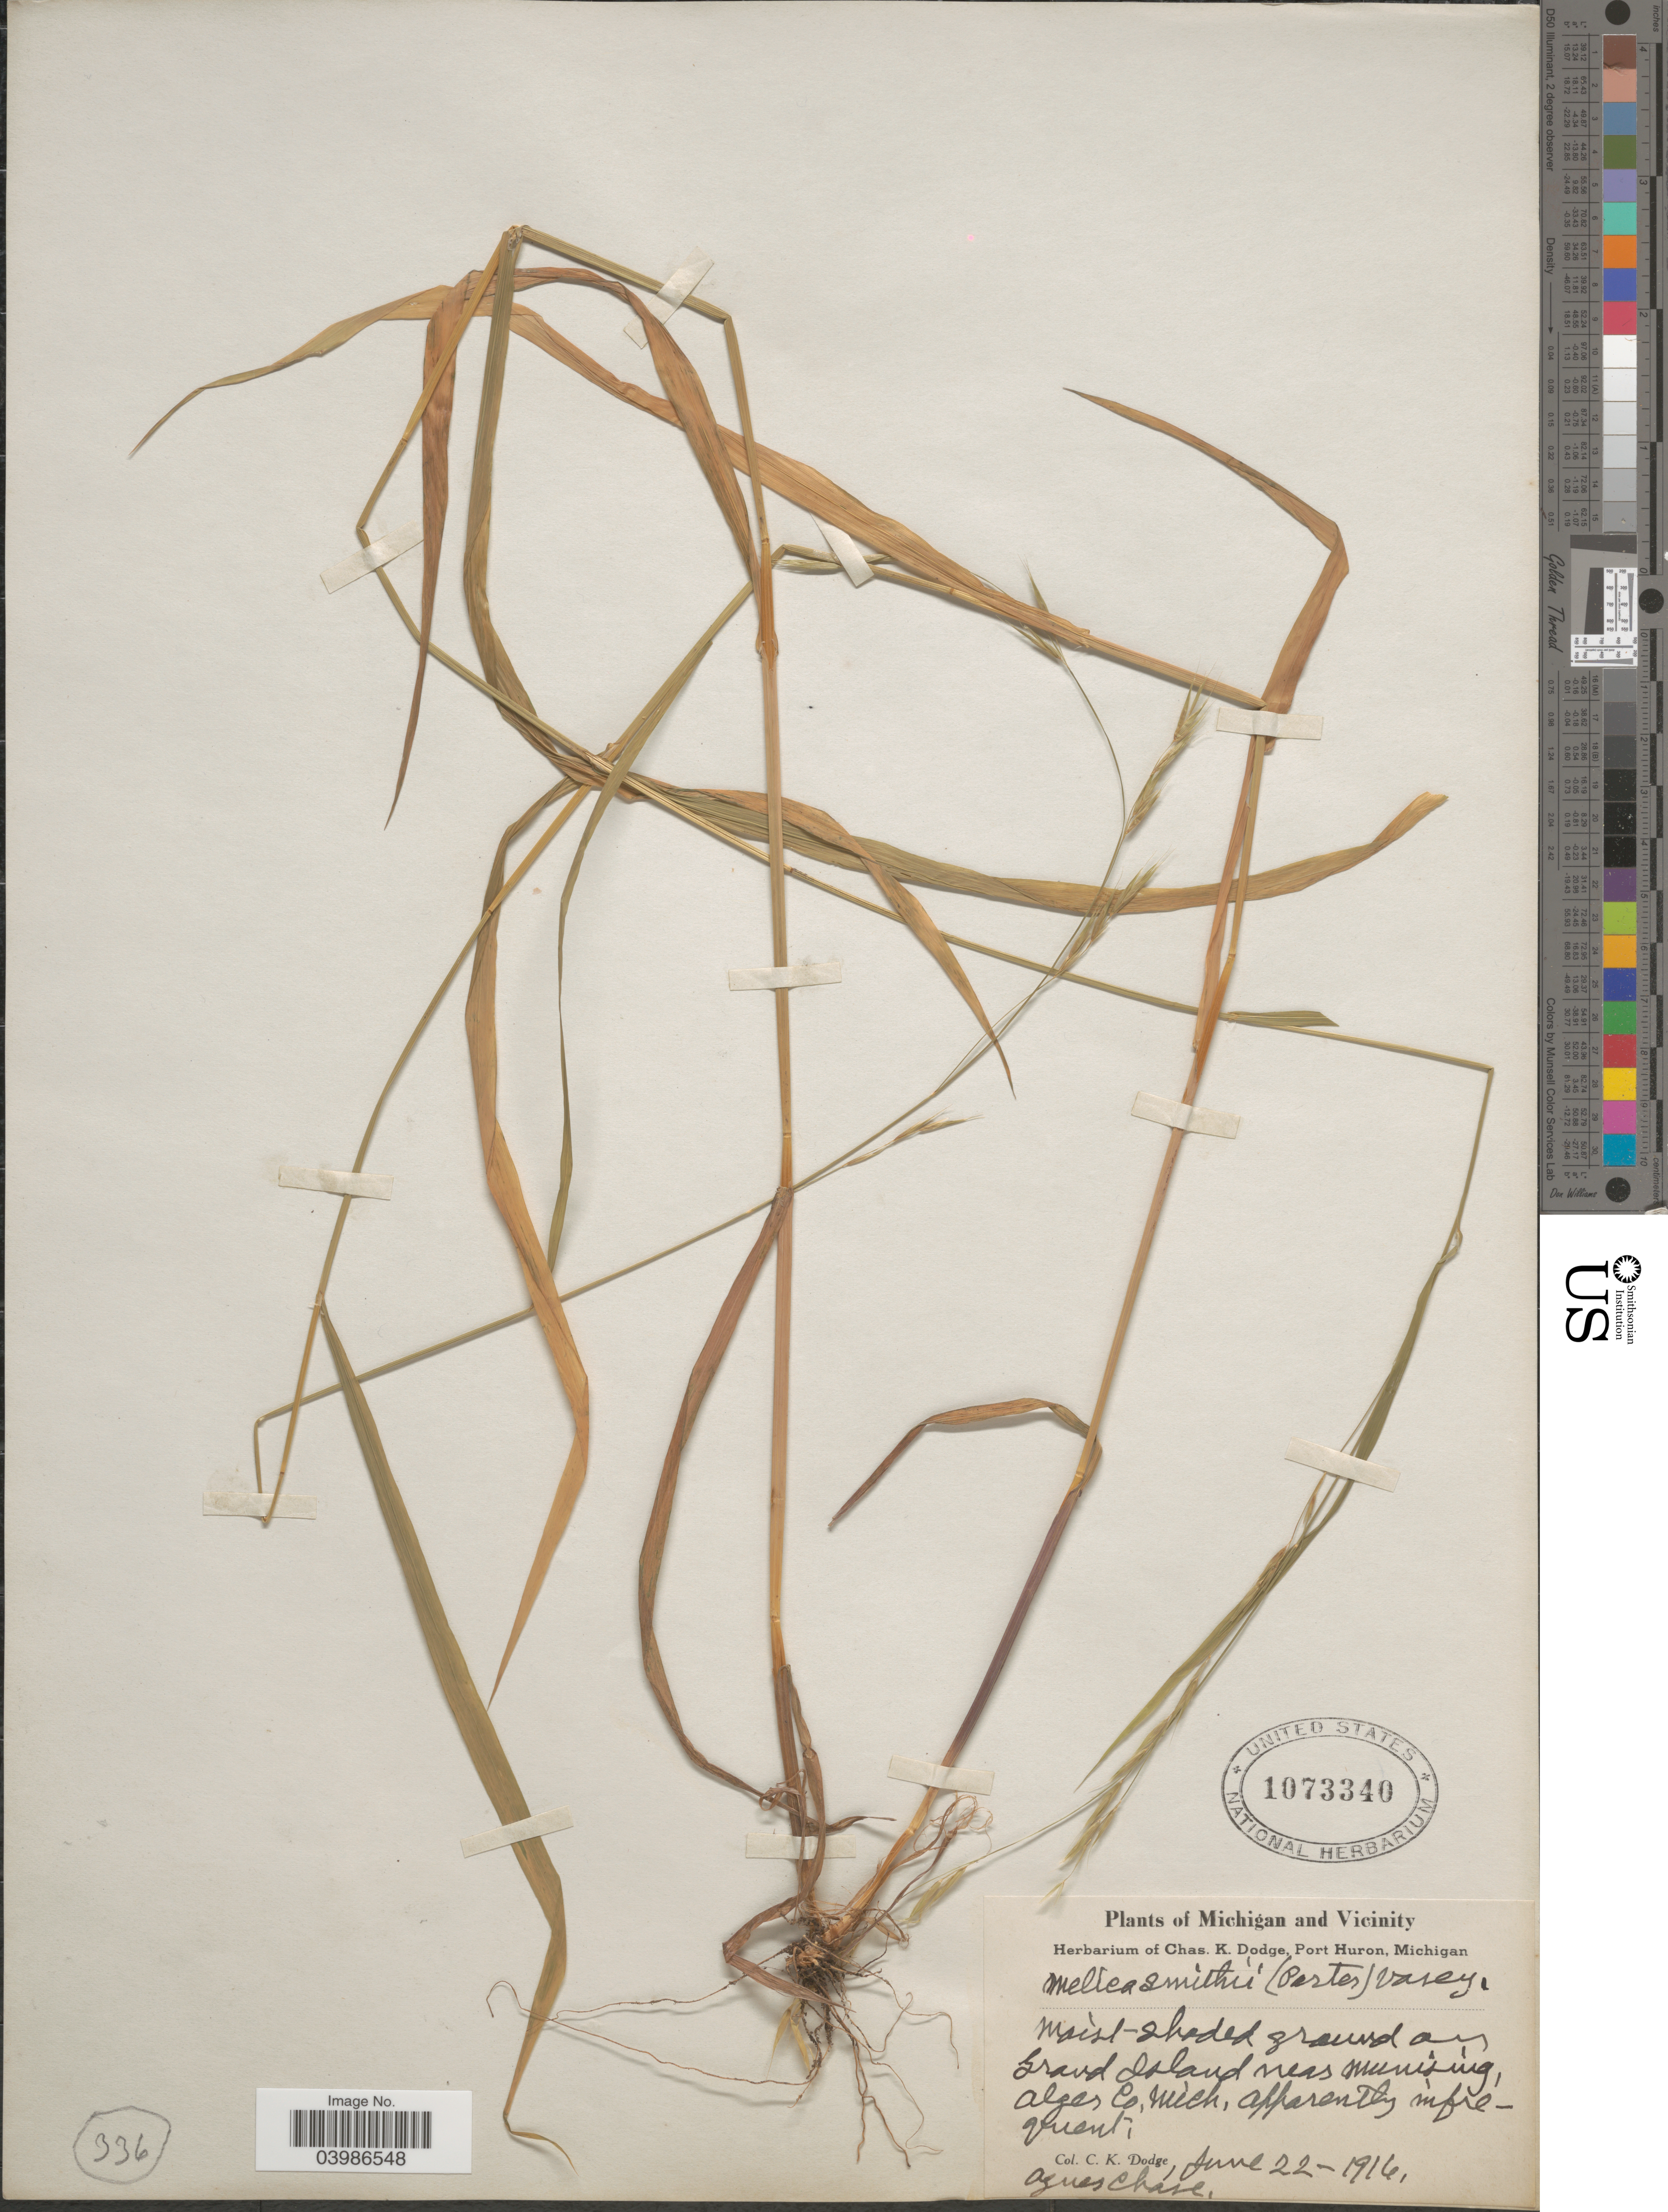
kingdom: Plantae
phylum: Tracheophyta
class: Liliopsida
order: Poales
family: Poaceae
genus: Melica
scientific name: Melica smithii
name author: (Porter ex A. Gray) Vasey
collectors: C. Dodge & A. Chase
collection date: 1916-06-22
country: United States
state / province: Michigan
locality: Michigan and vicinity. Grand Island near Munising, Alger Co.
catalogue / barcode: US 1073340